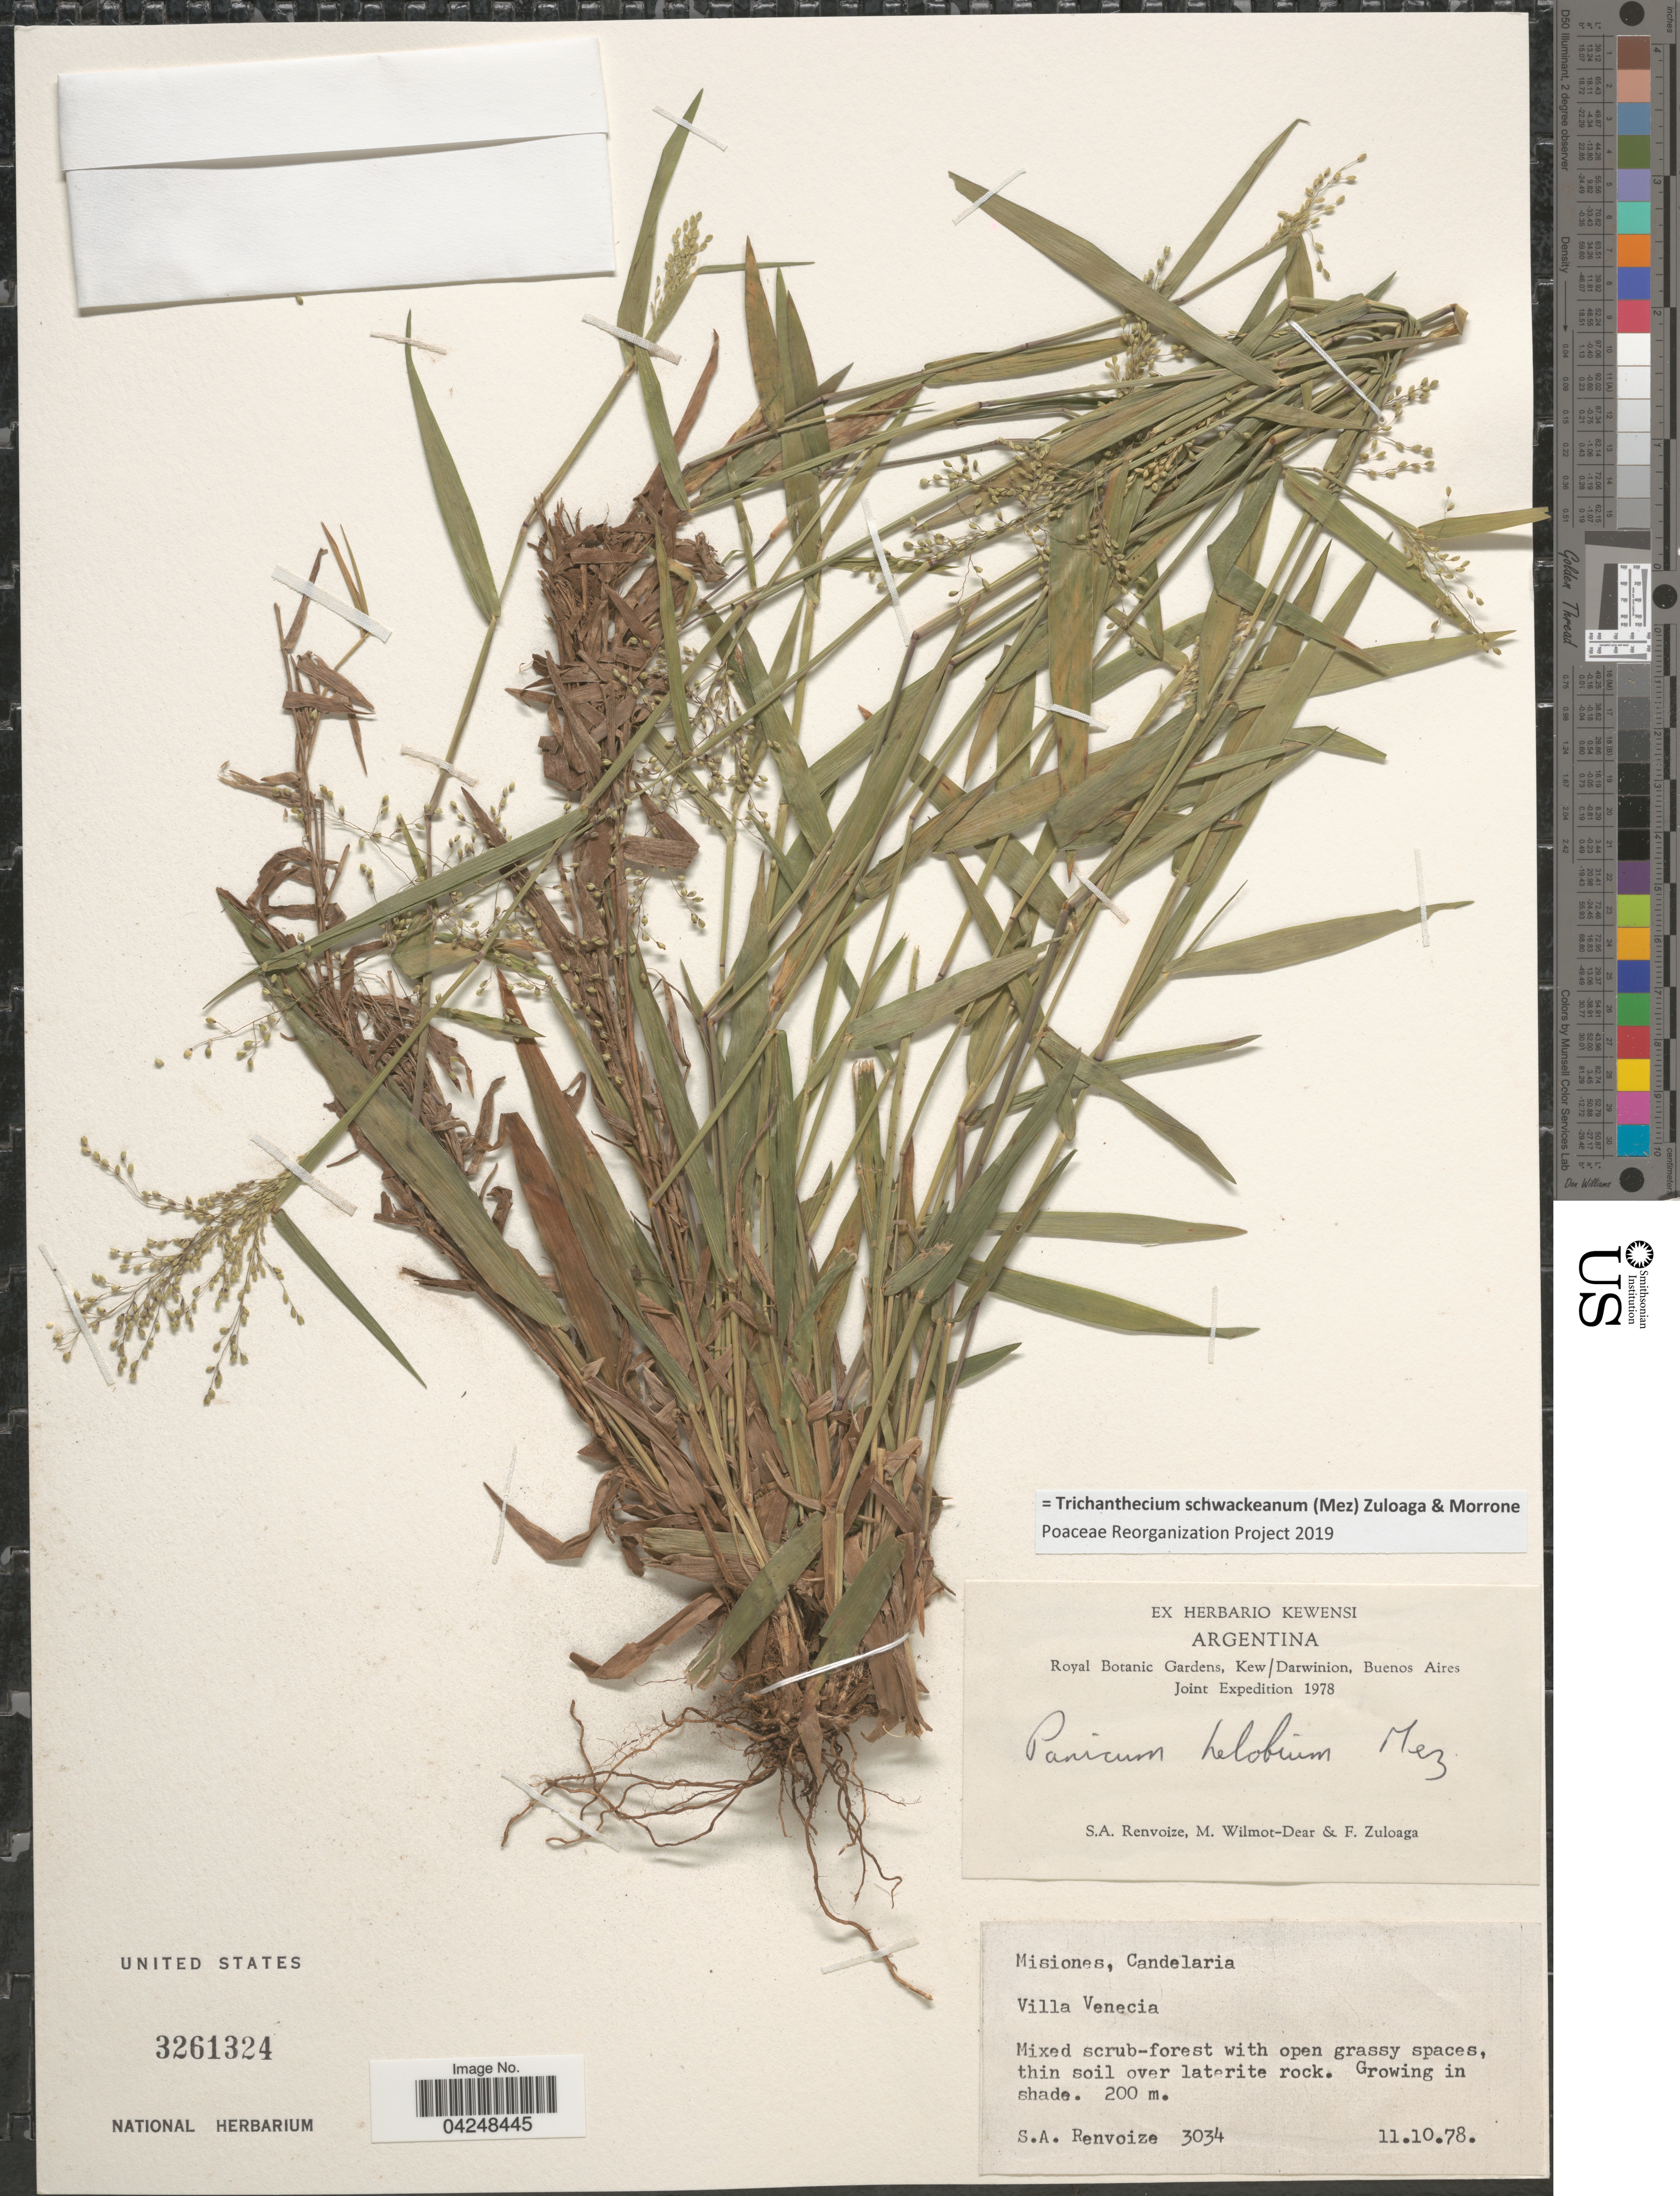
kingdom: Plantae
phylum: Tracheophyta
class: Liliopsida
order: Poales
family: Poaceae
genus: Trichanthecium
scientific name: Trichanthecium schwackeanum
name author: (Mez) Zuloaga & Morrone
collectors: S. A. Renvoize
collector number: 3034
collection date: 1978-10-11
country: Argentina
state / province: Misiones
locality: Royal Botanic Gardens, Kew/Darwinion, Buenos Aires Joint Expedition 1978. Candelaria. Villa Venecia.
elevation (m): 200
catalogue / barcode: US 3261324